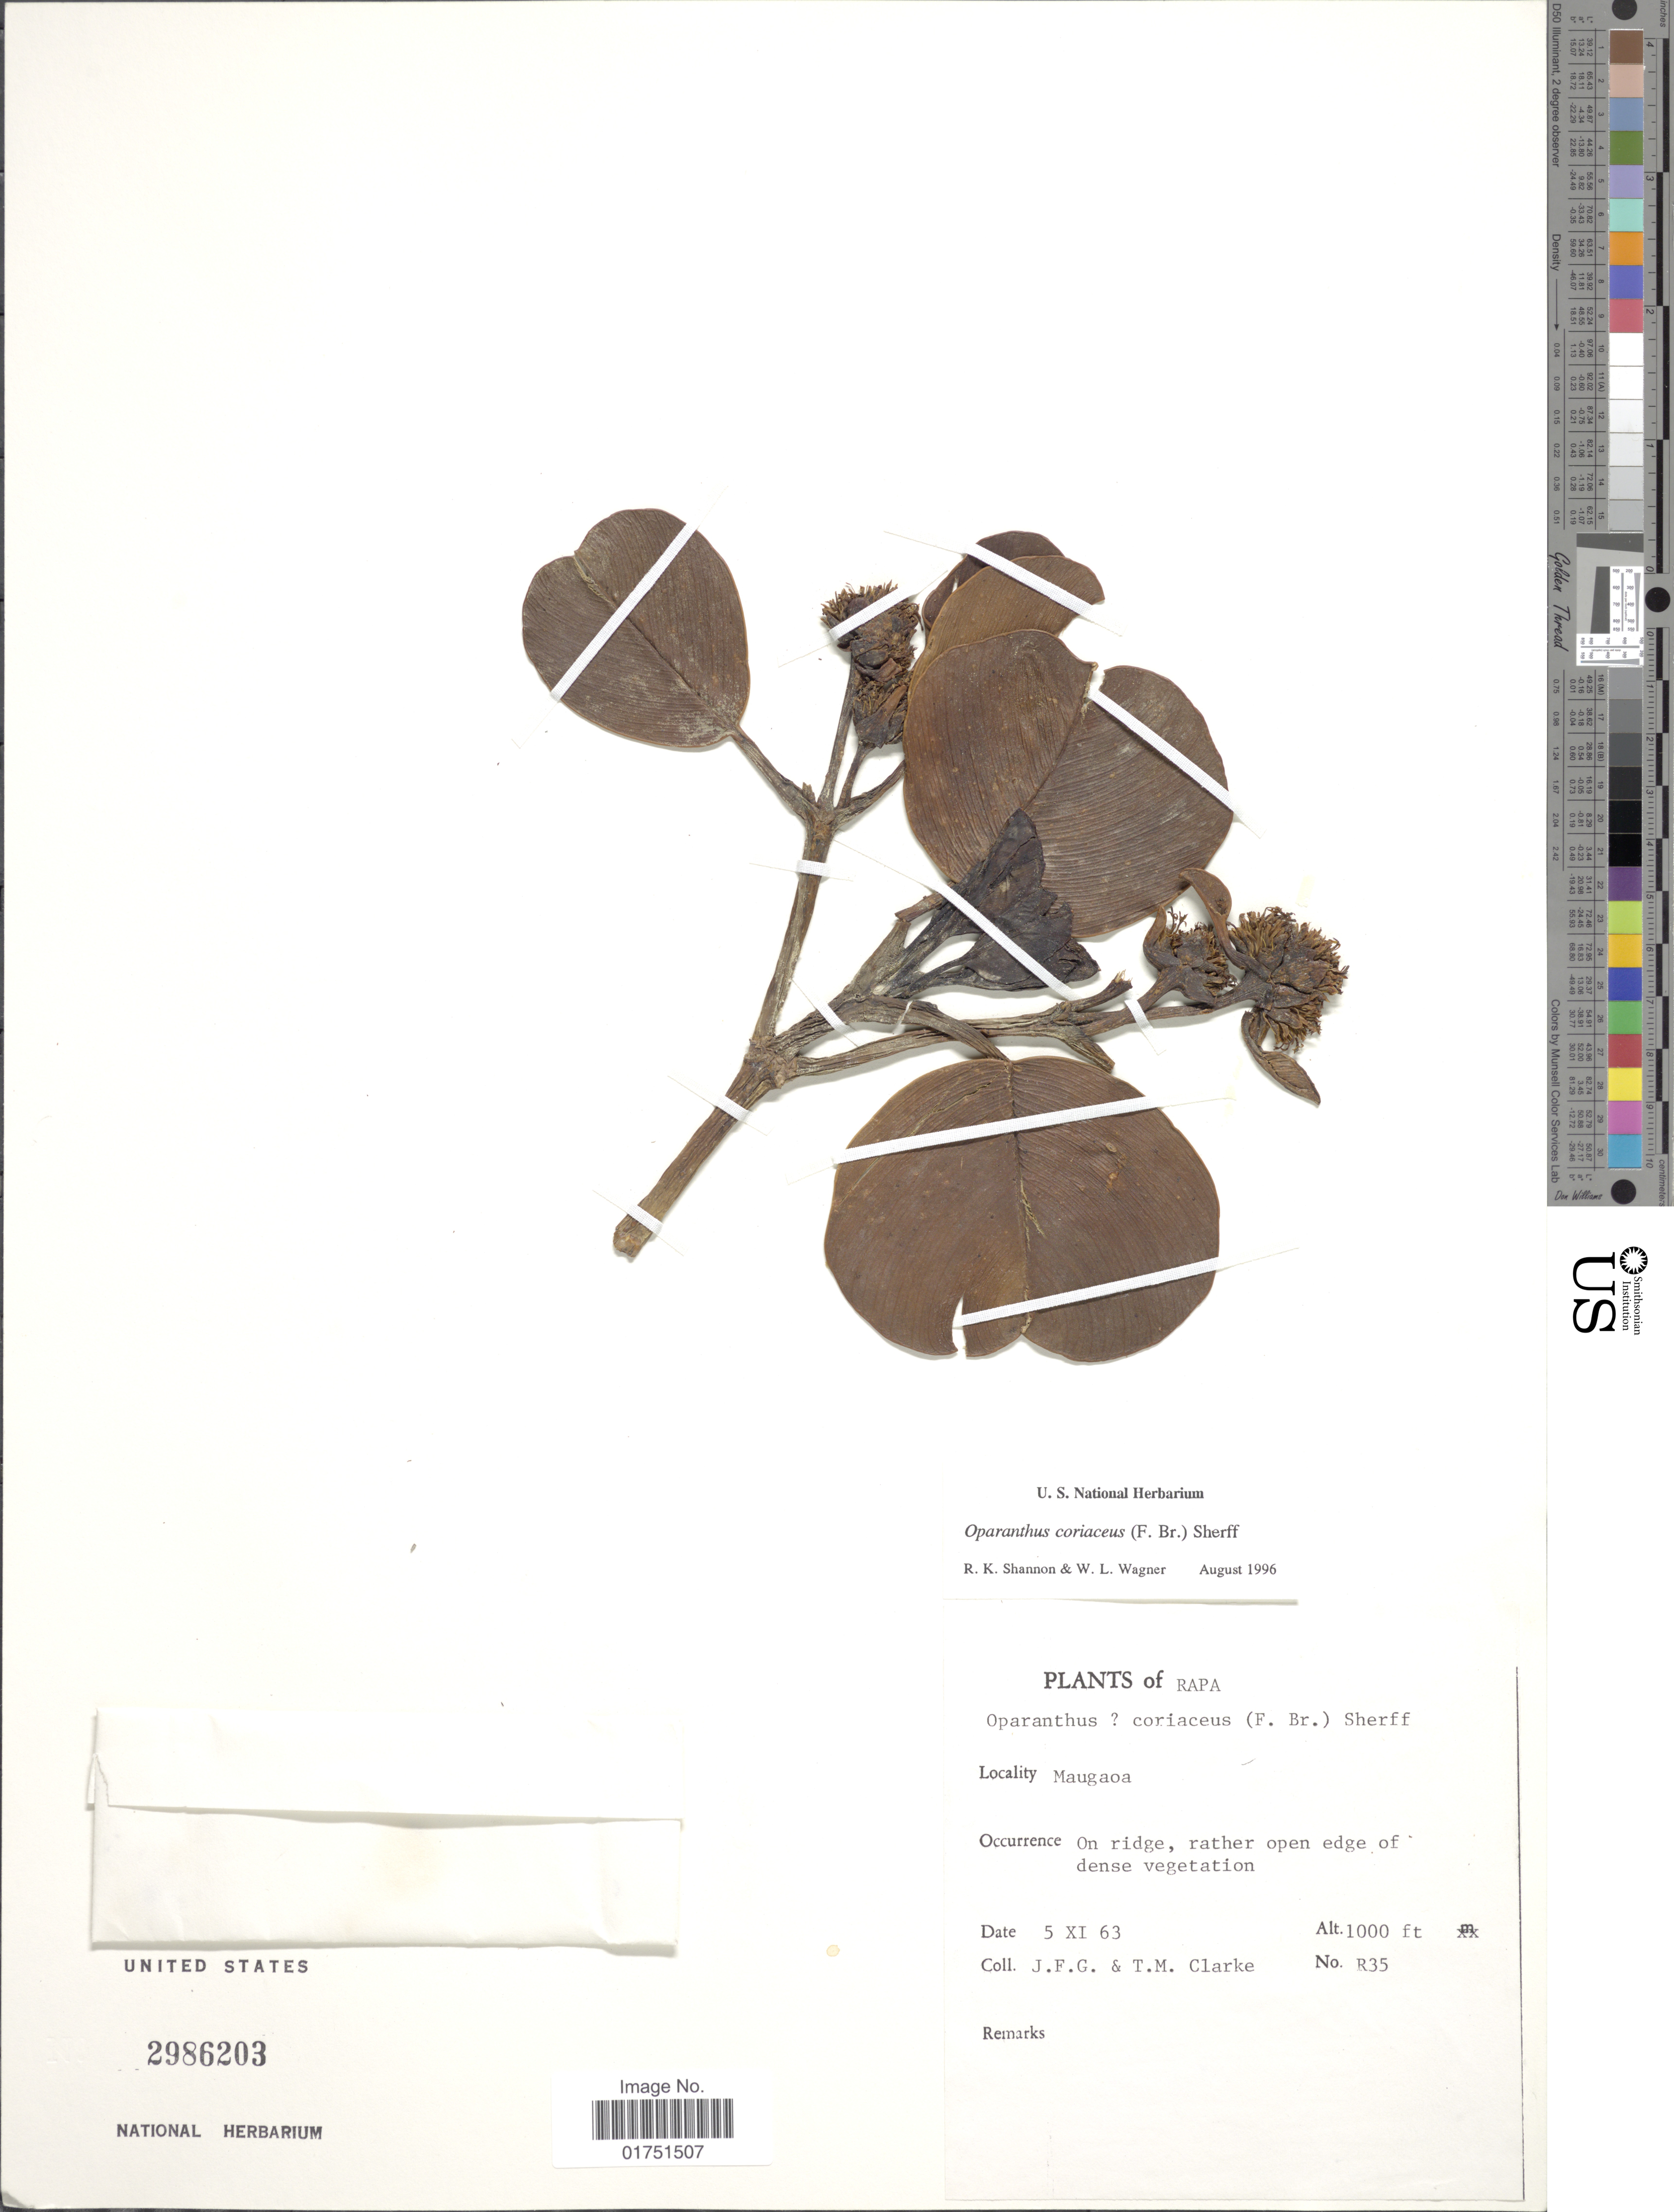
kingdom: Plantae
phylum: Tracheophyta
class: Magnoliopsida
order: Asterales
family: Asteraceae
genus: Oparanthus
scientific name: Oparanthus coriaceus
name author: (F. Br.) Sherff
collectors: J. F. Clarke & T. M. Clarke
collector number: R35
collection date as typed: Transcribed d/m/y: 5/11/63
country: French Polynesia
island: Rapa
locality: Rapa. Maugaoa.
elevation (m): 305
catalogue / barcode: US 2986203